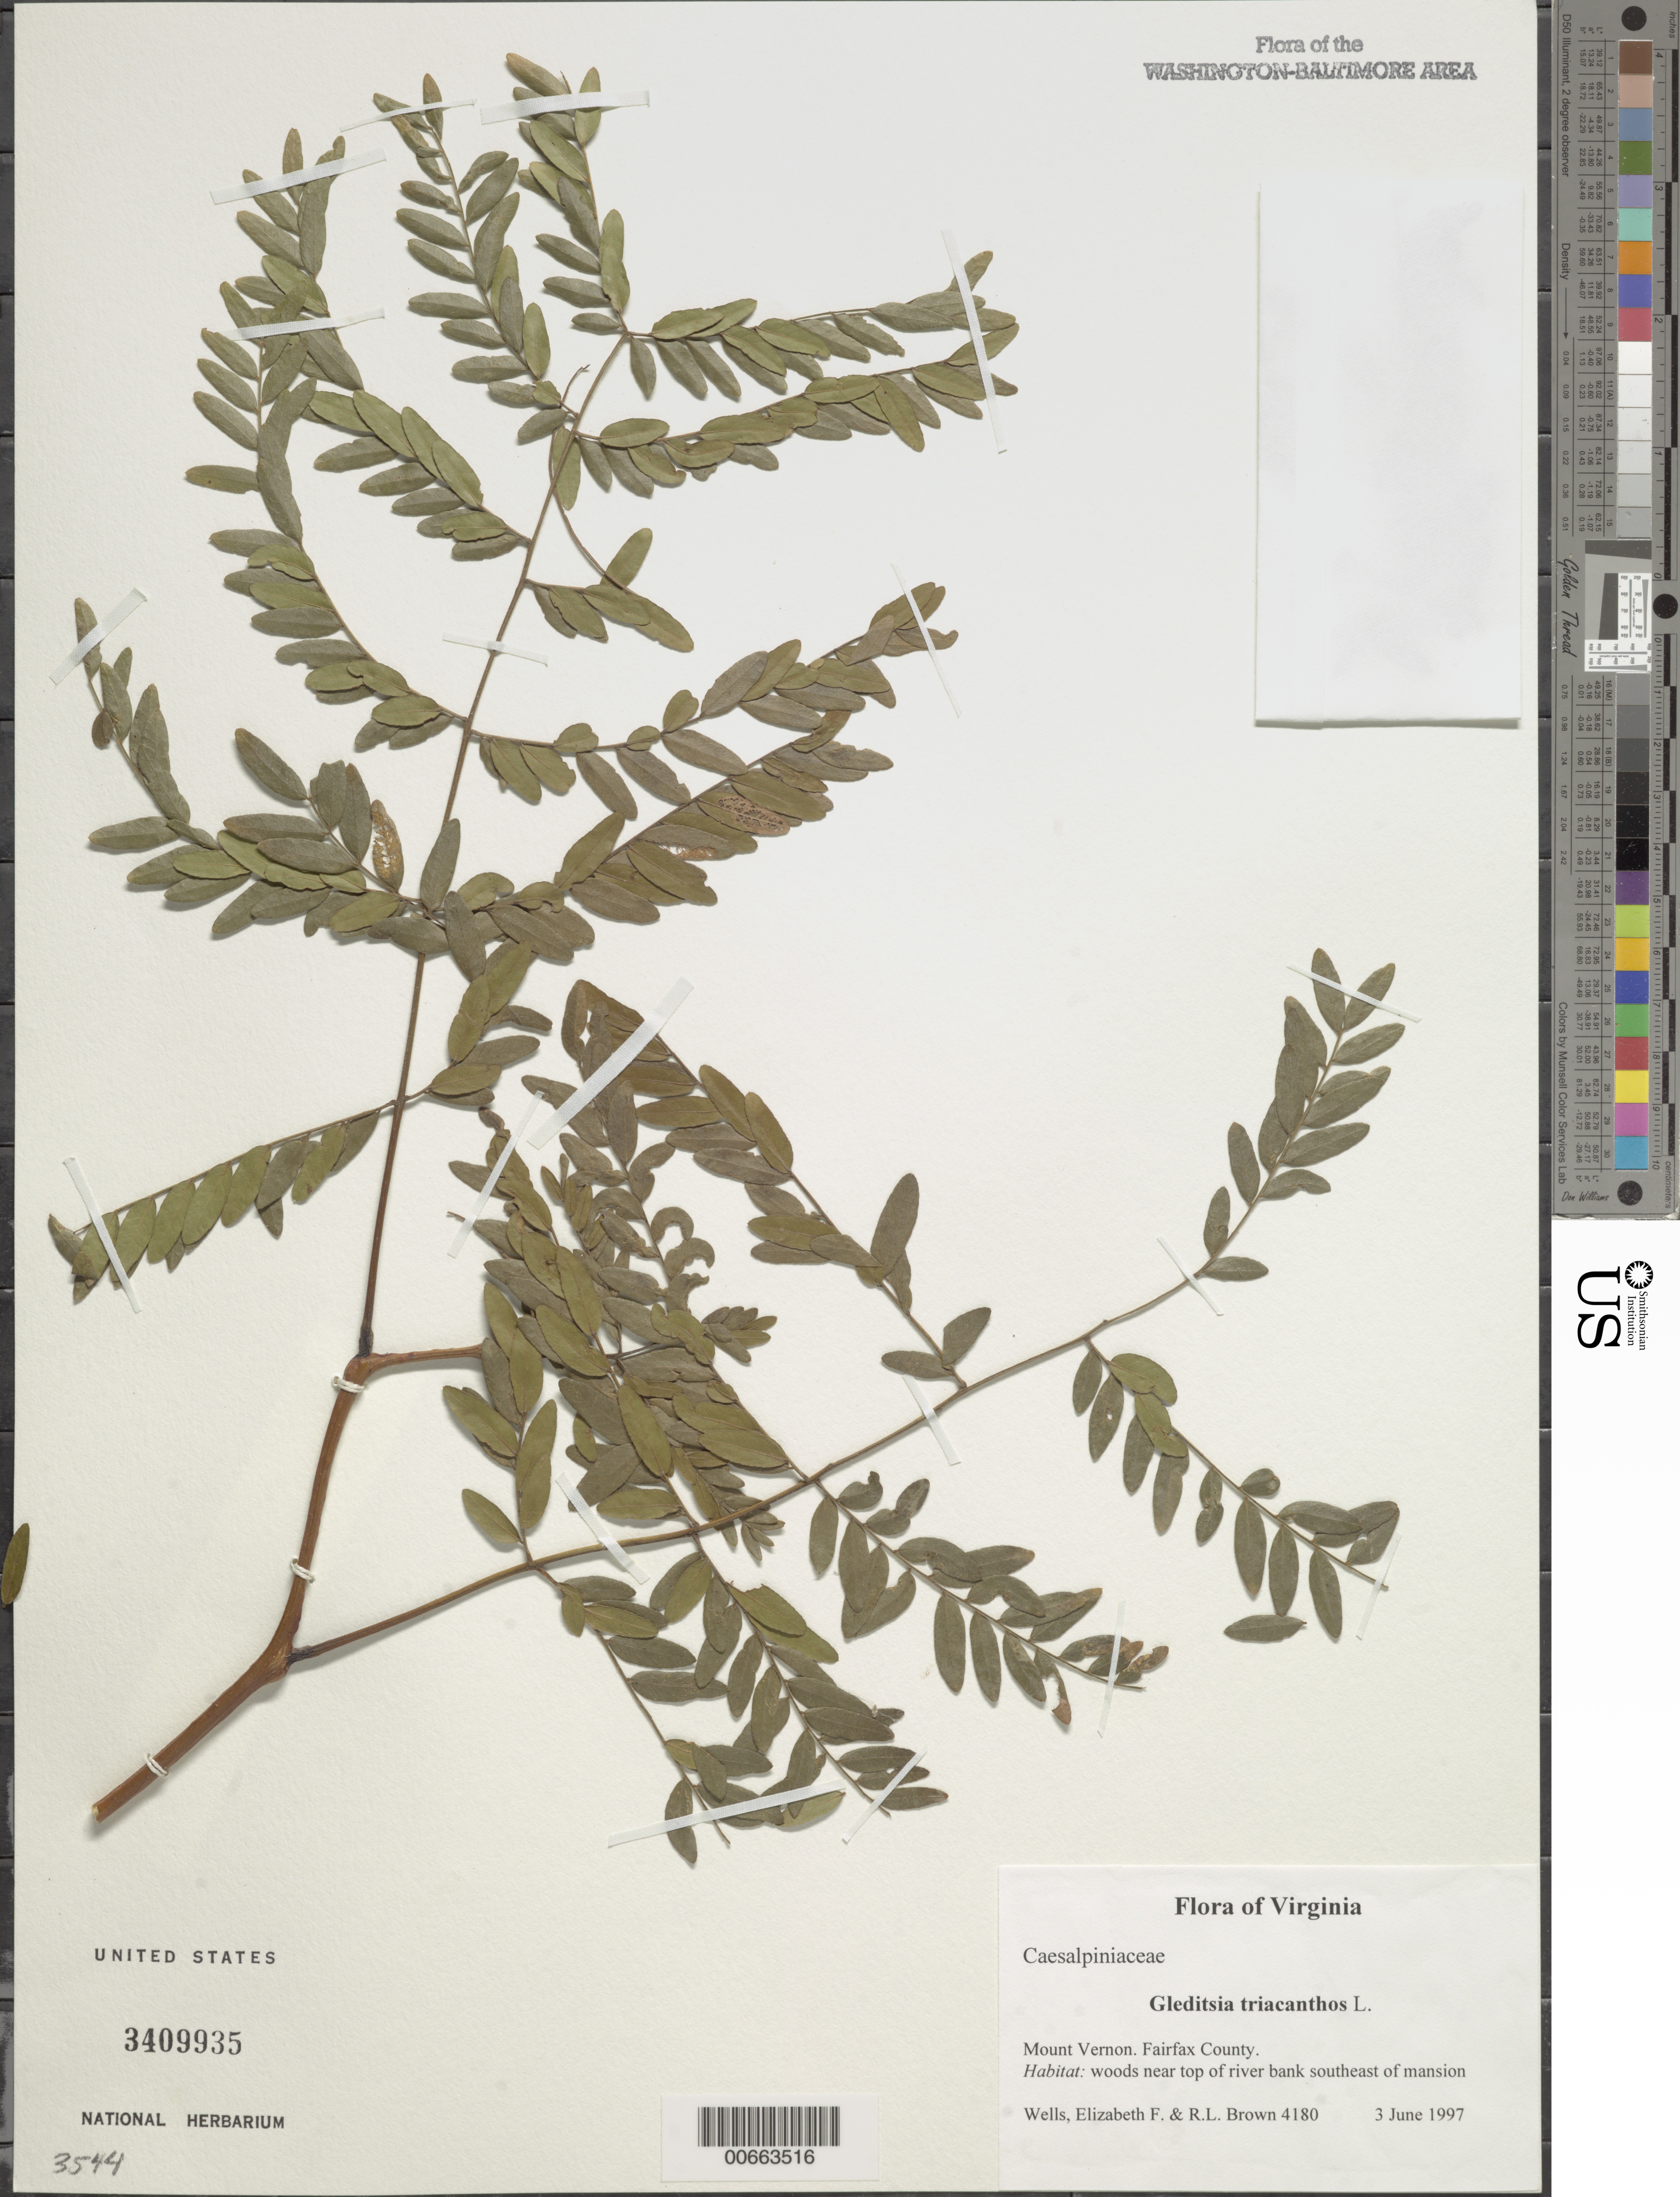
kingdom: Plantae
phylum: Tracheophyta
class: Magnoliopsida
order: Fabales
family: Fabaceae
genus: Gleditsia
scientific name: Gleditsia triacanthos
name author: L.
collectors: E. F. Wells & R. L. Brown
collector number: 4180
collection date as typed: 03 Jun 1997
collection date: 1997-06-03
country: United States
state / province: Virginia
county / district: Fairfax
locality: Mount Vernon. Southeast of mansion.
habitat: Woods near top of river bank.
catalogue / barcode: US 3409935